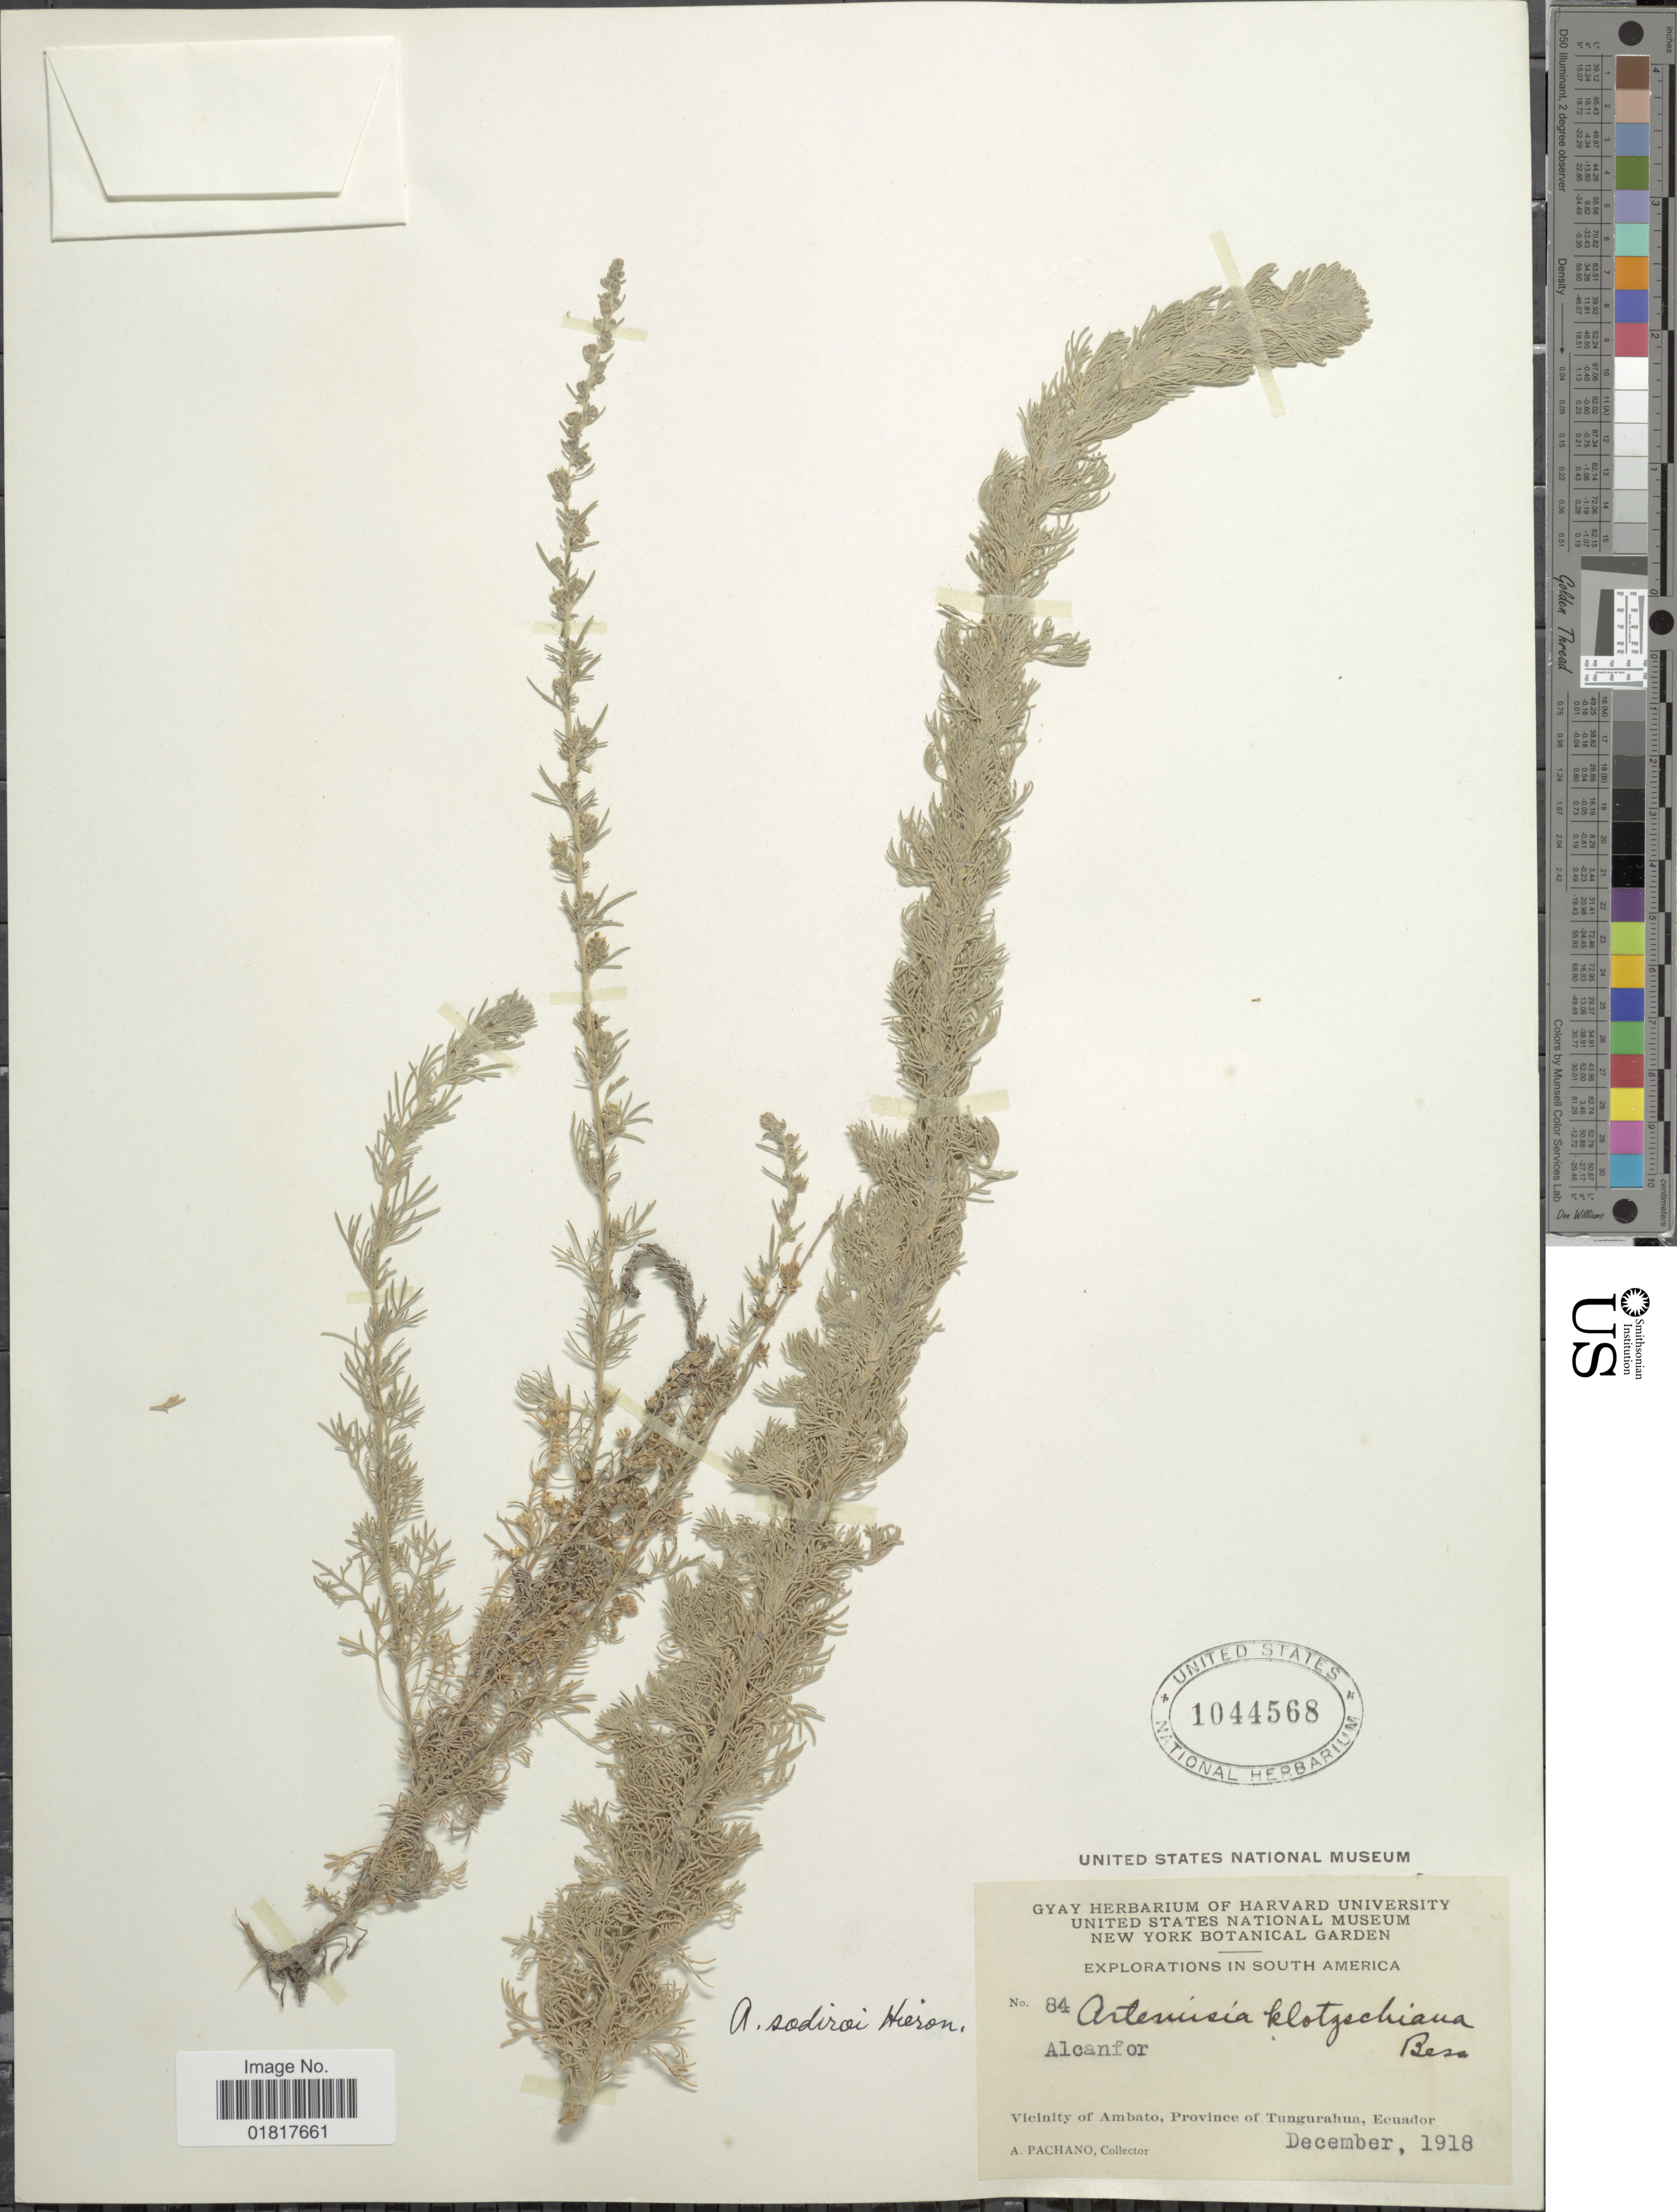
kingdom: Plantae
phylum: Tracheophyta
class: Magnoliopsida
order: Asterales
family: Asteraceae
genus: Artemisia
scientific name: Artemisia sodiroi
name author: Hieron.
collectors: A. Pachano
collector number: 84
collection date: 1918-12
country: Ecuador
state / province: Tungurahua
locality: Alcanfor, Vicinity of Ambato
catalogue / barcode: US 1044568